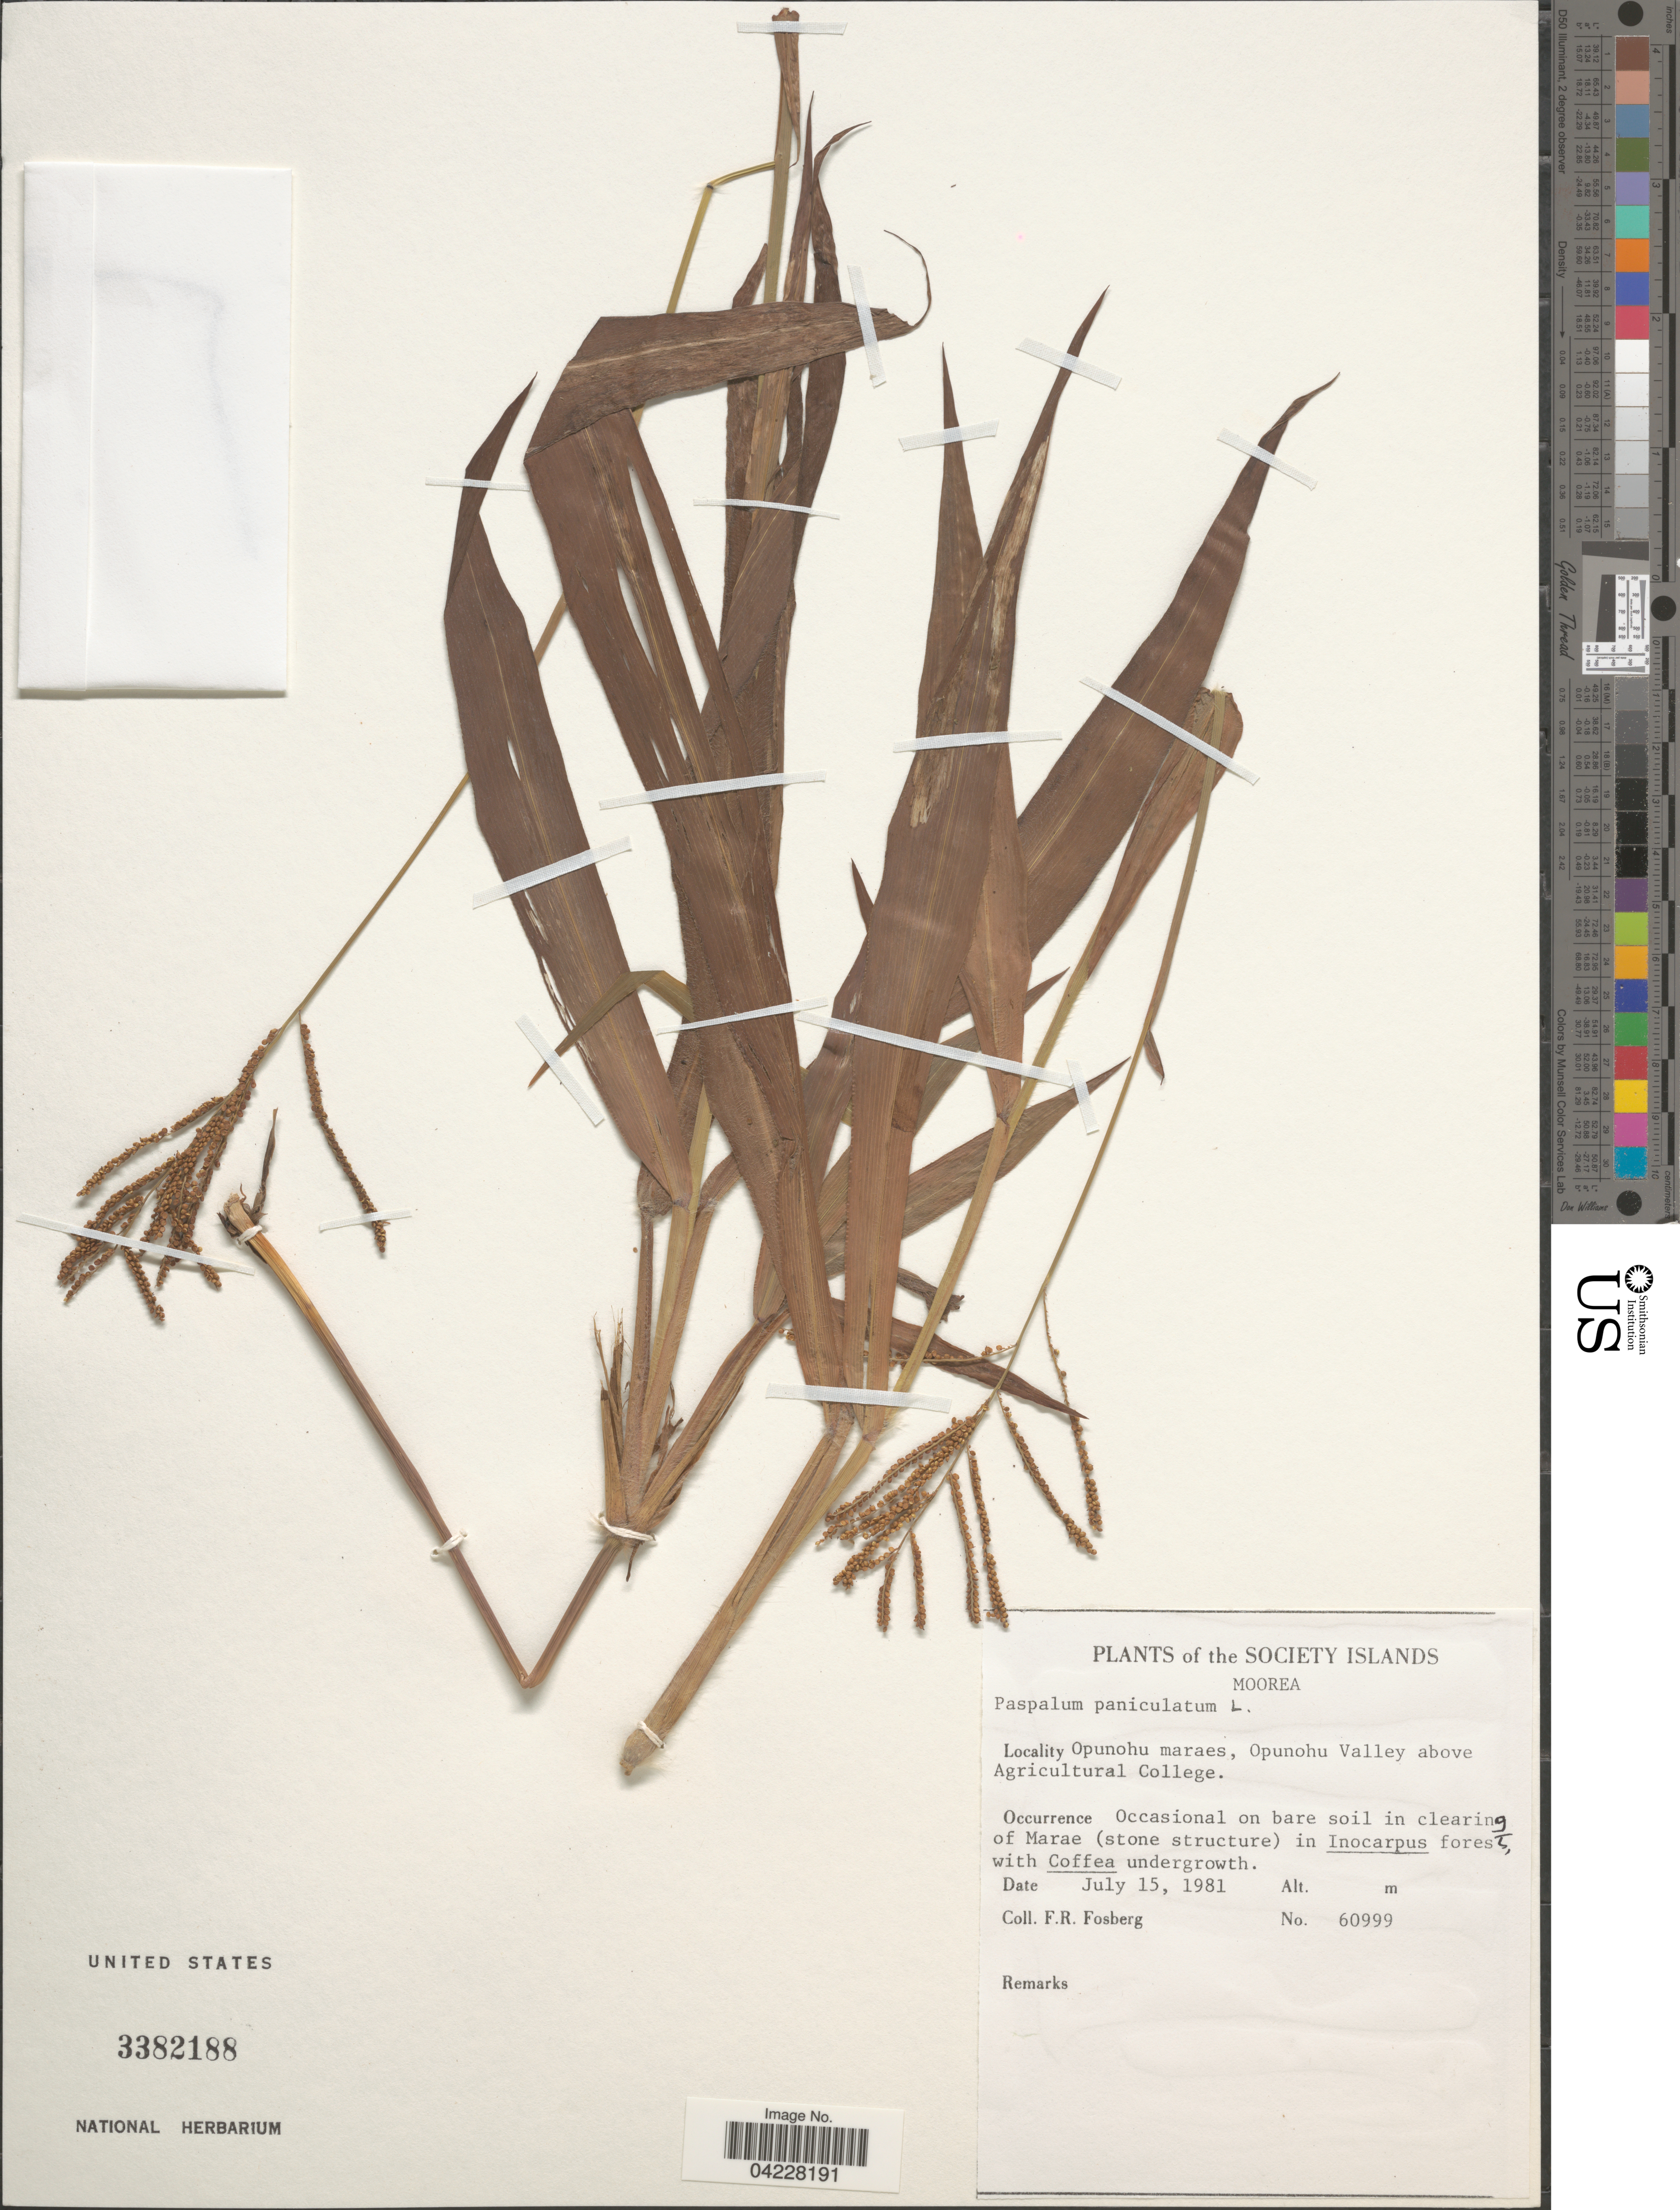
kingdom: Plantae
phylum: Tracheophyta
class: Liliopsida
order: Poales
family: Poaceae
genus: Paspalum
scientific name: Paspalum paniculatum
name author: L.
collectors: F. R. Fosberg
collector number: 60999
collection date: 1981-07-15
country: French Polynesia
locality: The Society Islands. Moorea. Opunohu maraes, Opunohu Valley above Agricultural College.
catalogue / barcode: US 3382188